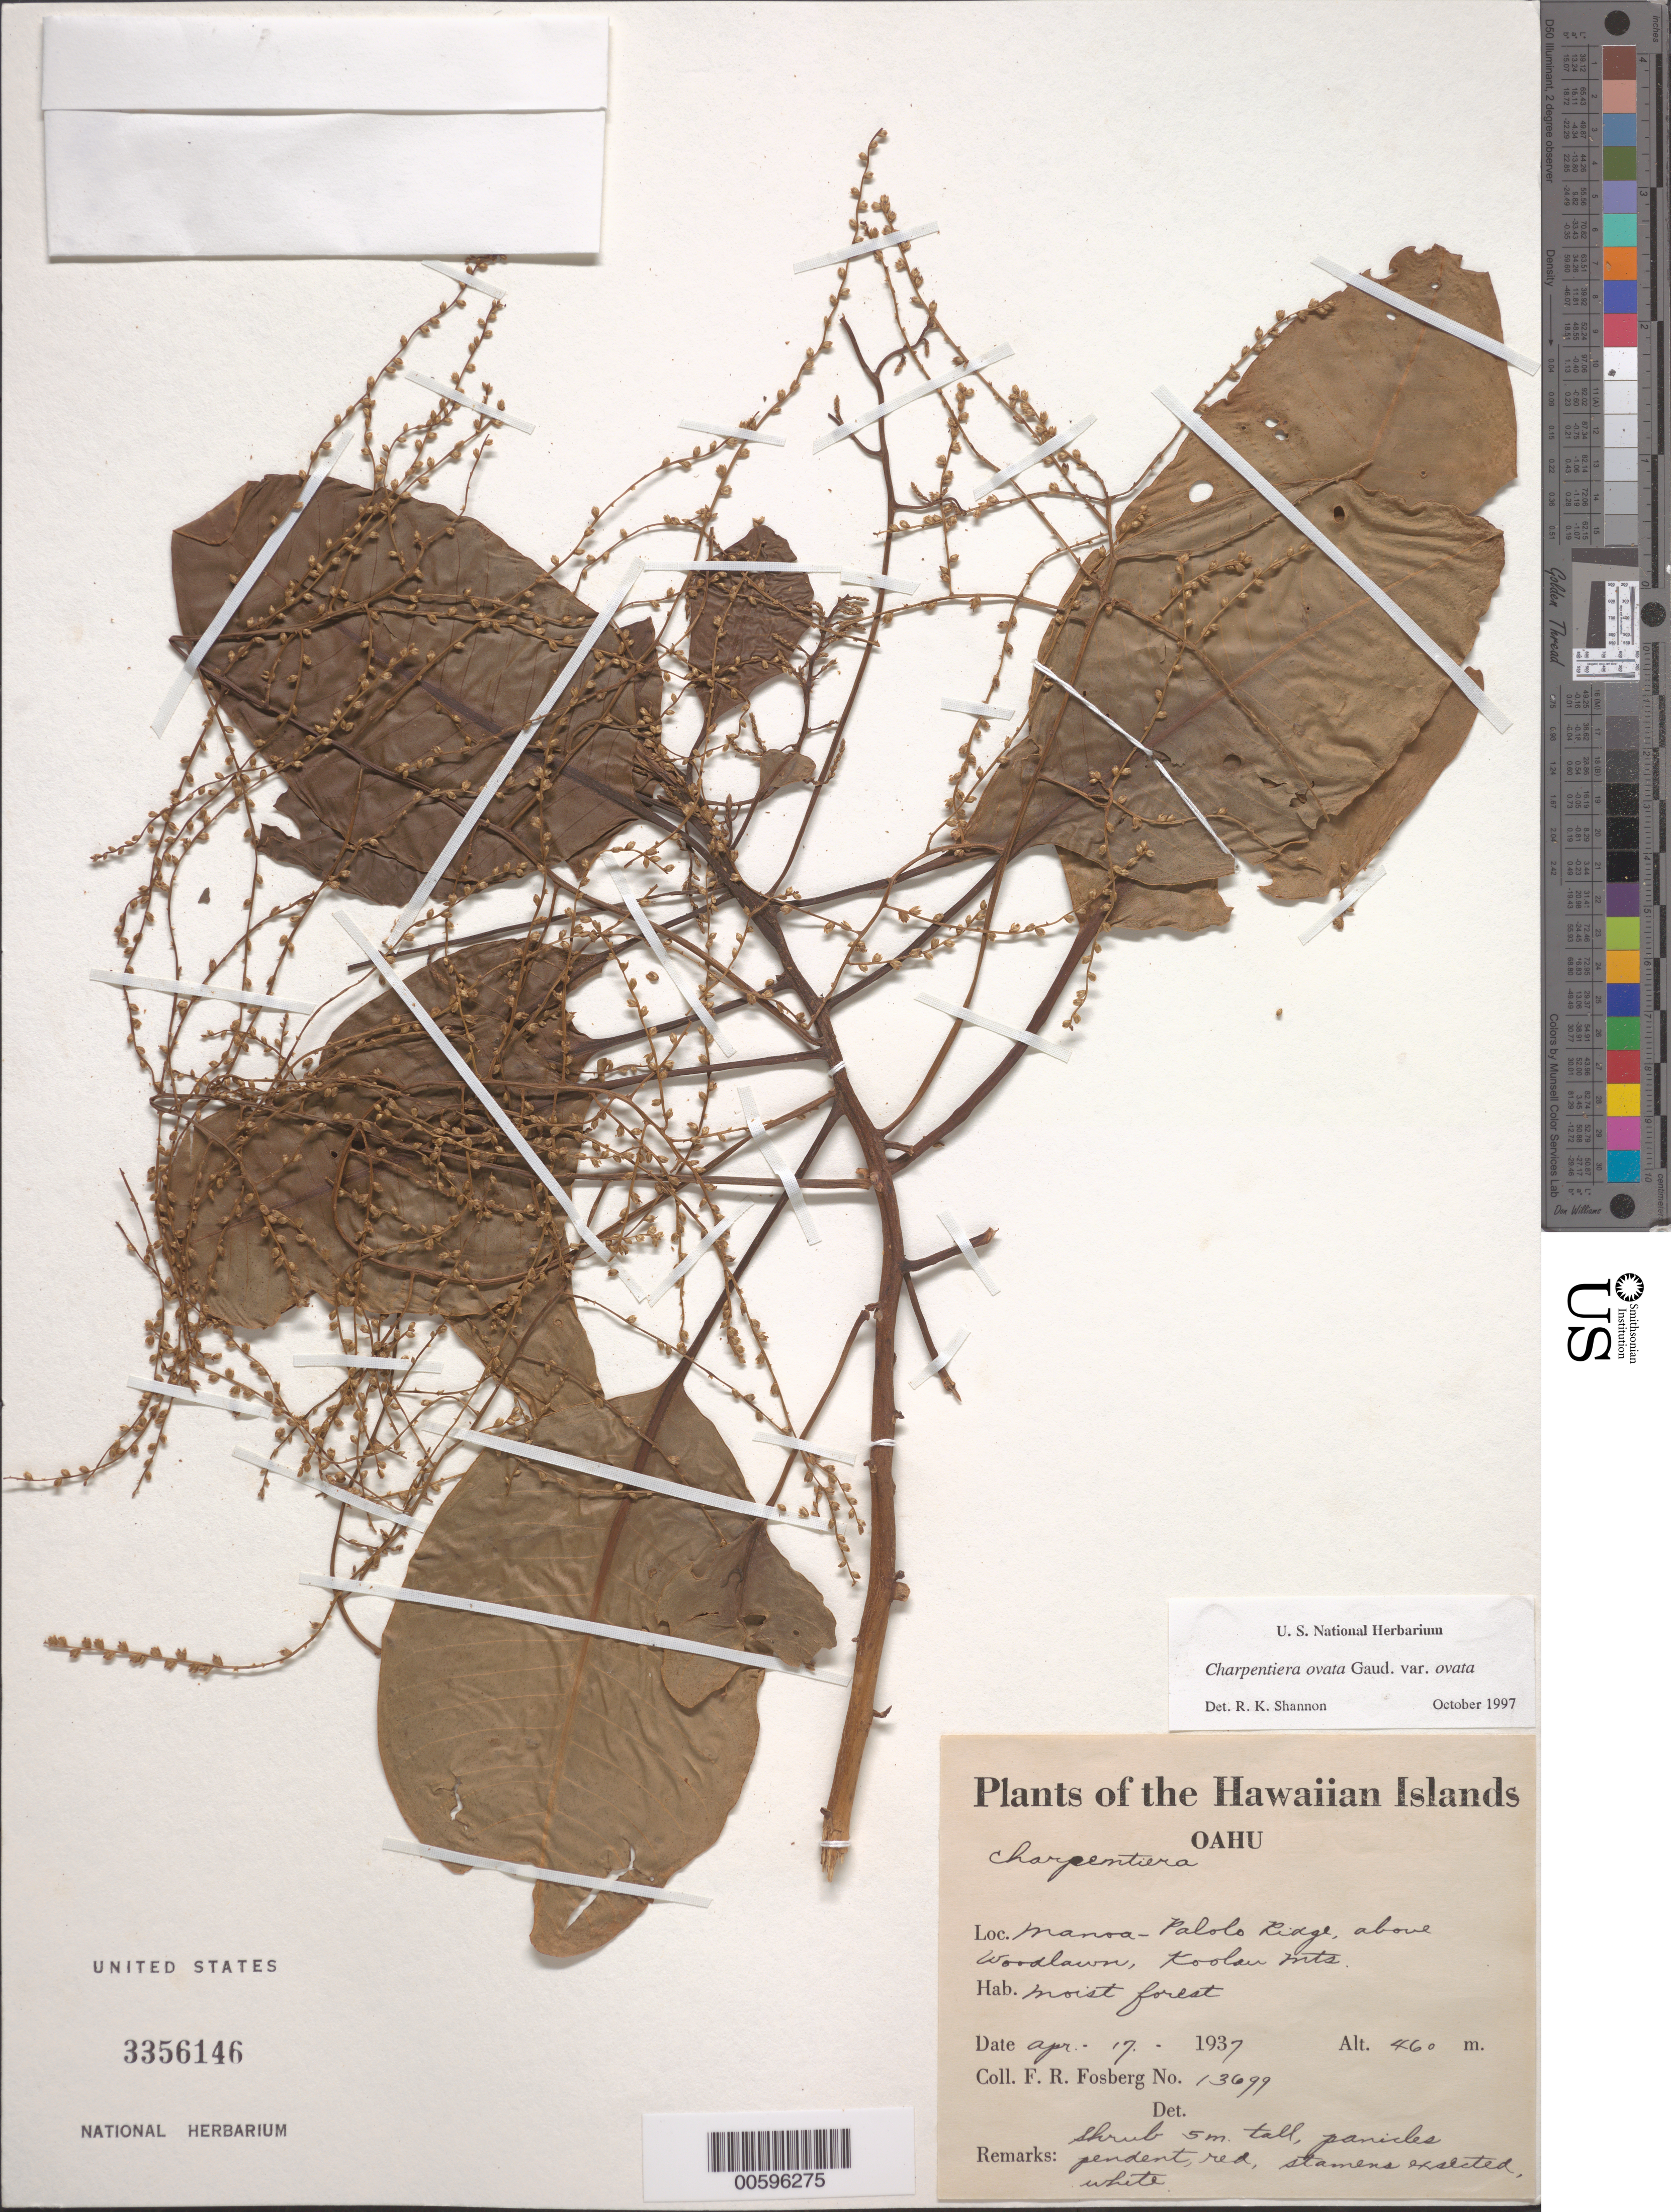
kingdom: Plantae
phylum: Tracheophyta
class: Magnoliopsida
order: Caryophyllales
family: Amaranthaceae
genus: Charpentiera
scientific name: Charpentiera ovata var. ovata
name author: Gaudich.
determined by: Shannon, R. K., (UNITED STATES)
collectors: F. R. Fosberg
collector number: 13699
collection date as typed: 17 Apr 1937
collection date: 1937-04-17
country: United States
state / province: Hawaii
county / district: Honolulu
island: Oahu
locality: Manoa-Palolo Ridge, above Woodlawn, Koolau Mts.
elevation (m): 460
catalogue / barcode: US 3356146